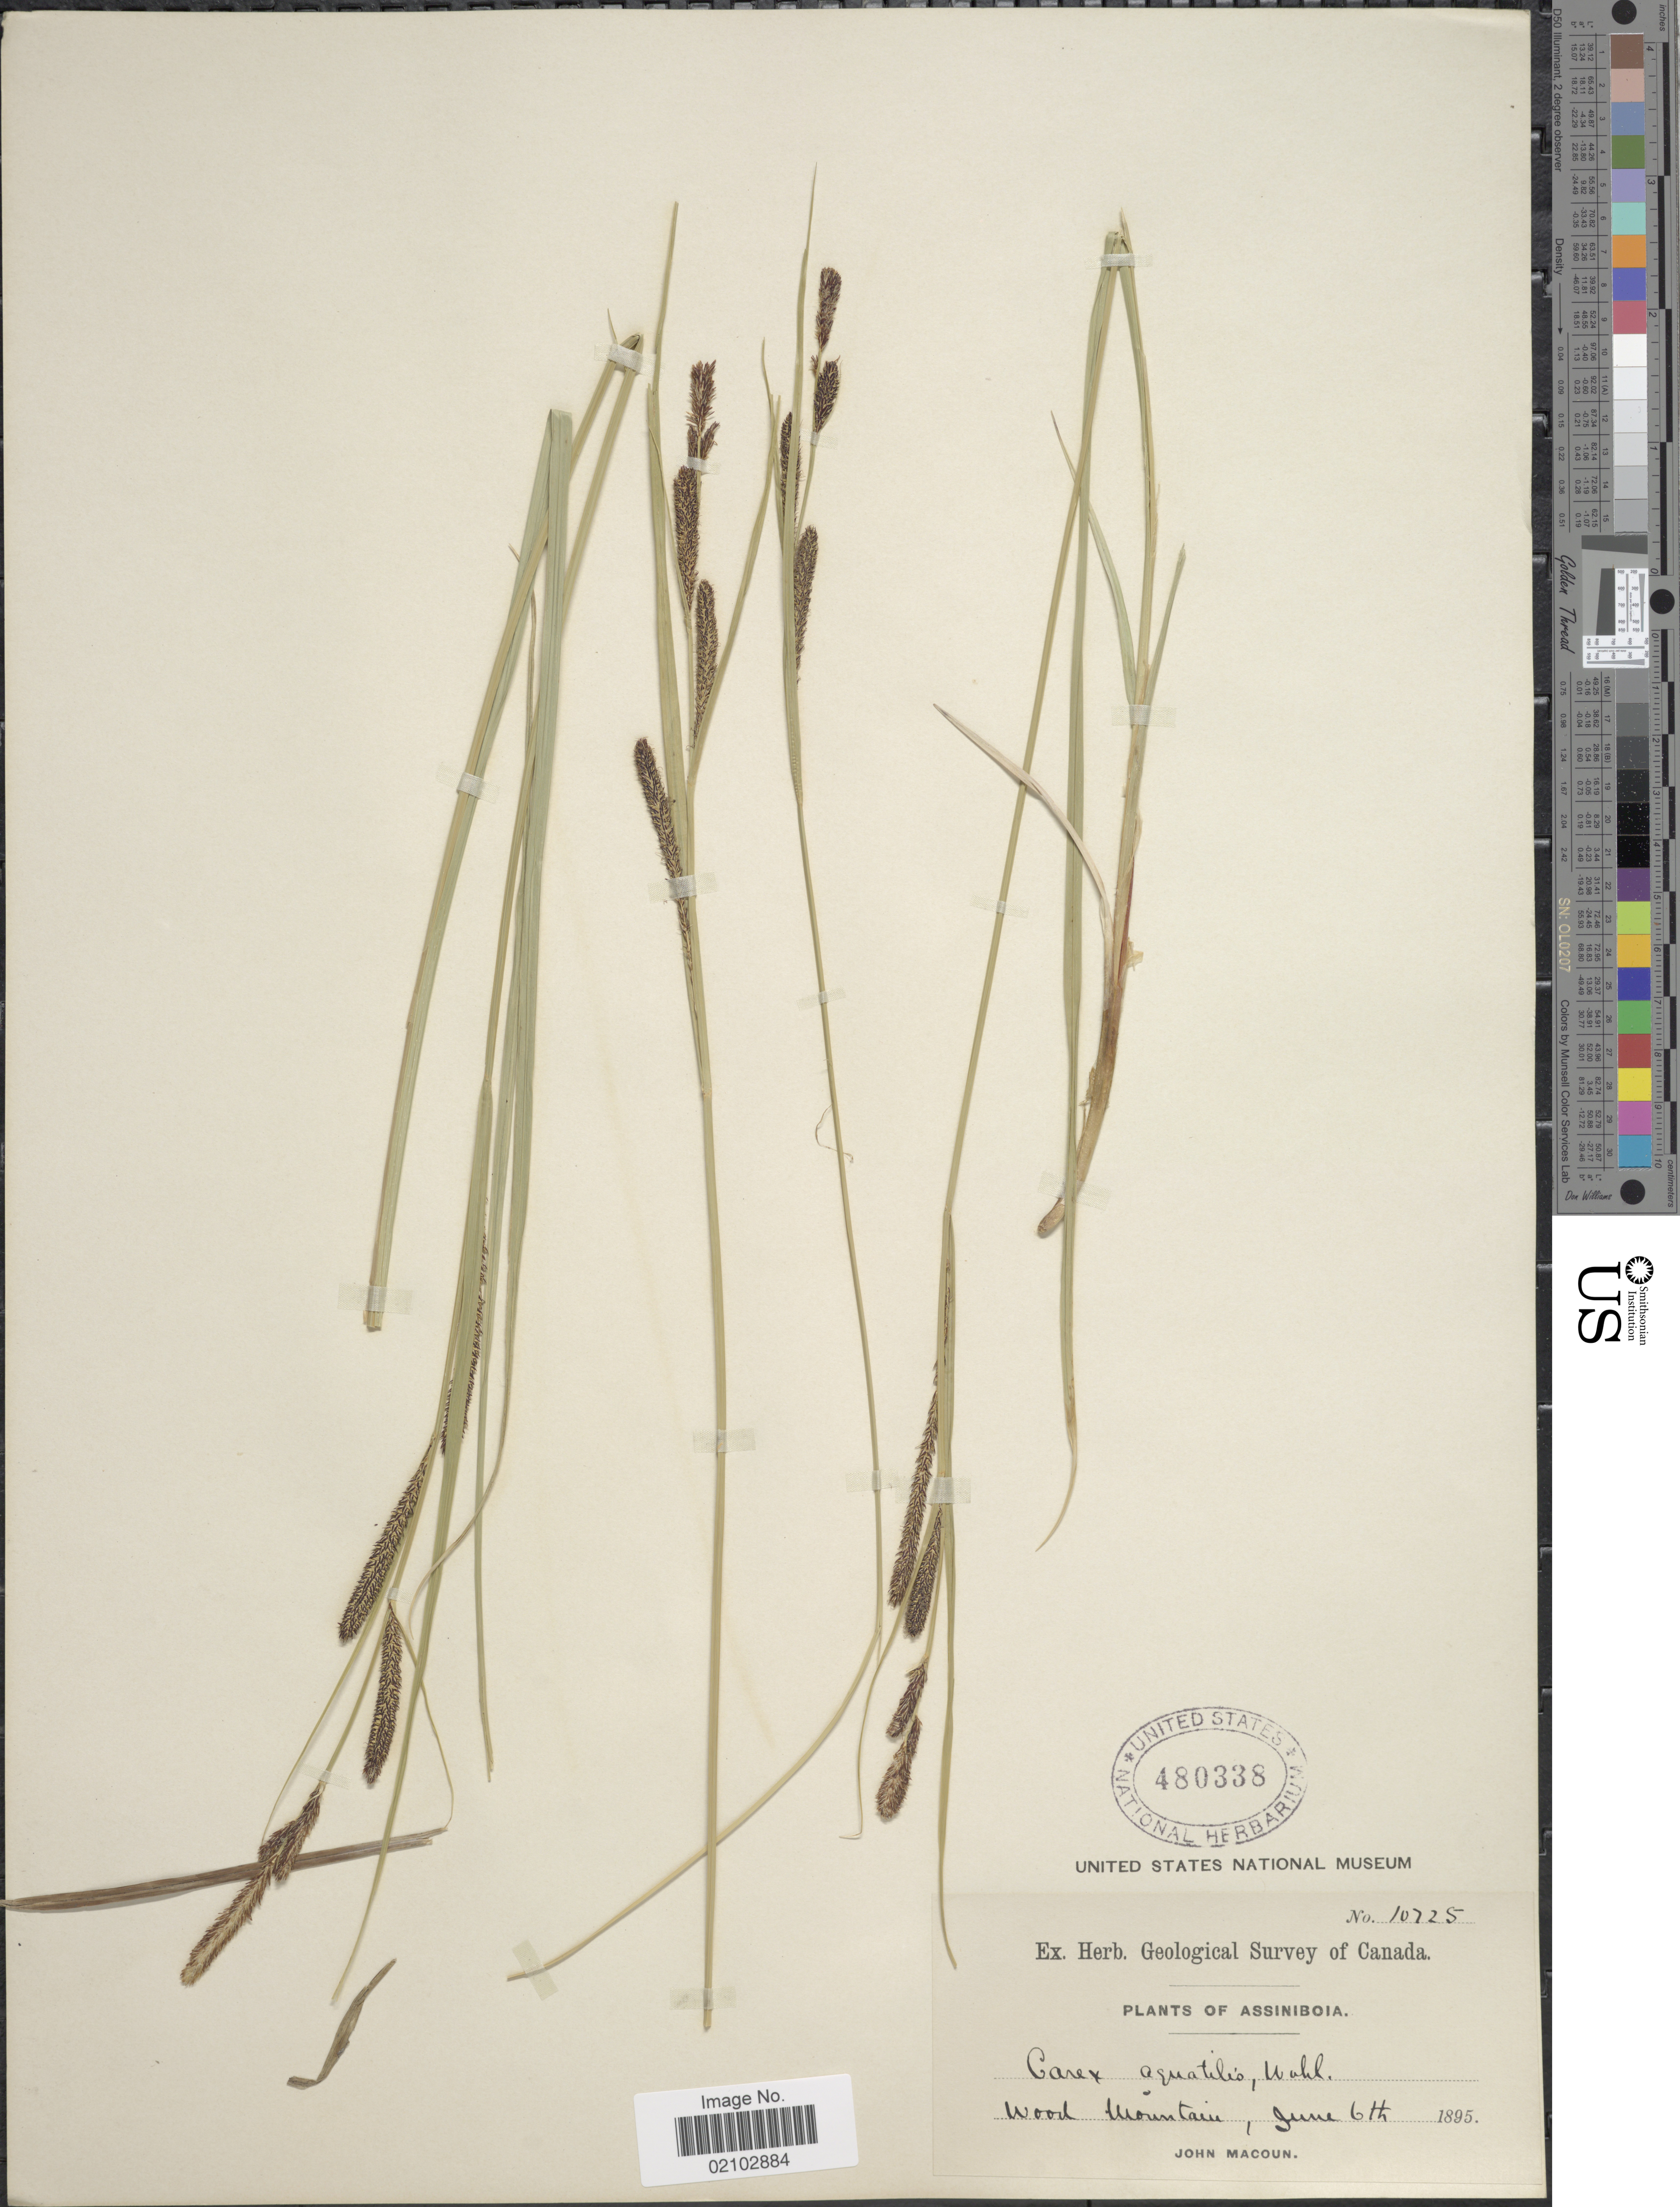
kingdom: Plantae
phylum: Tracheophyta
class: Liliopsida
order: Poales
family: Cyperaceae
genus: Carex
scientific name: Carex aquatilis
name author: Wahlenb.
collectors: J. Macoun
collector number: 10725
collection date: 1895-06-06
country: Canada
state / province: Saskatchewan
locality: Assiniboia, Wood Mountain.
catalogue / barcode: US 480338